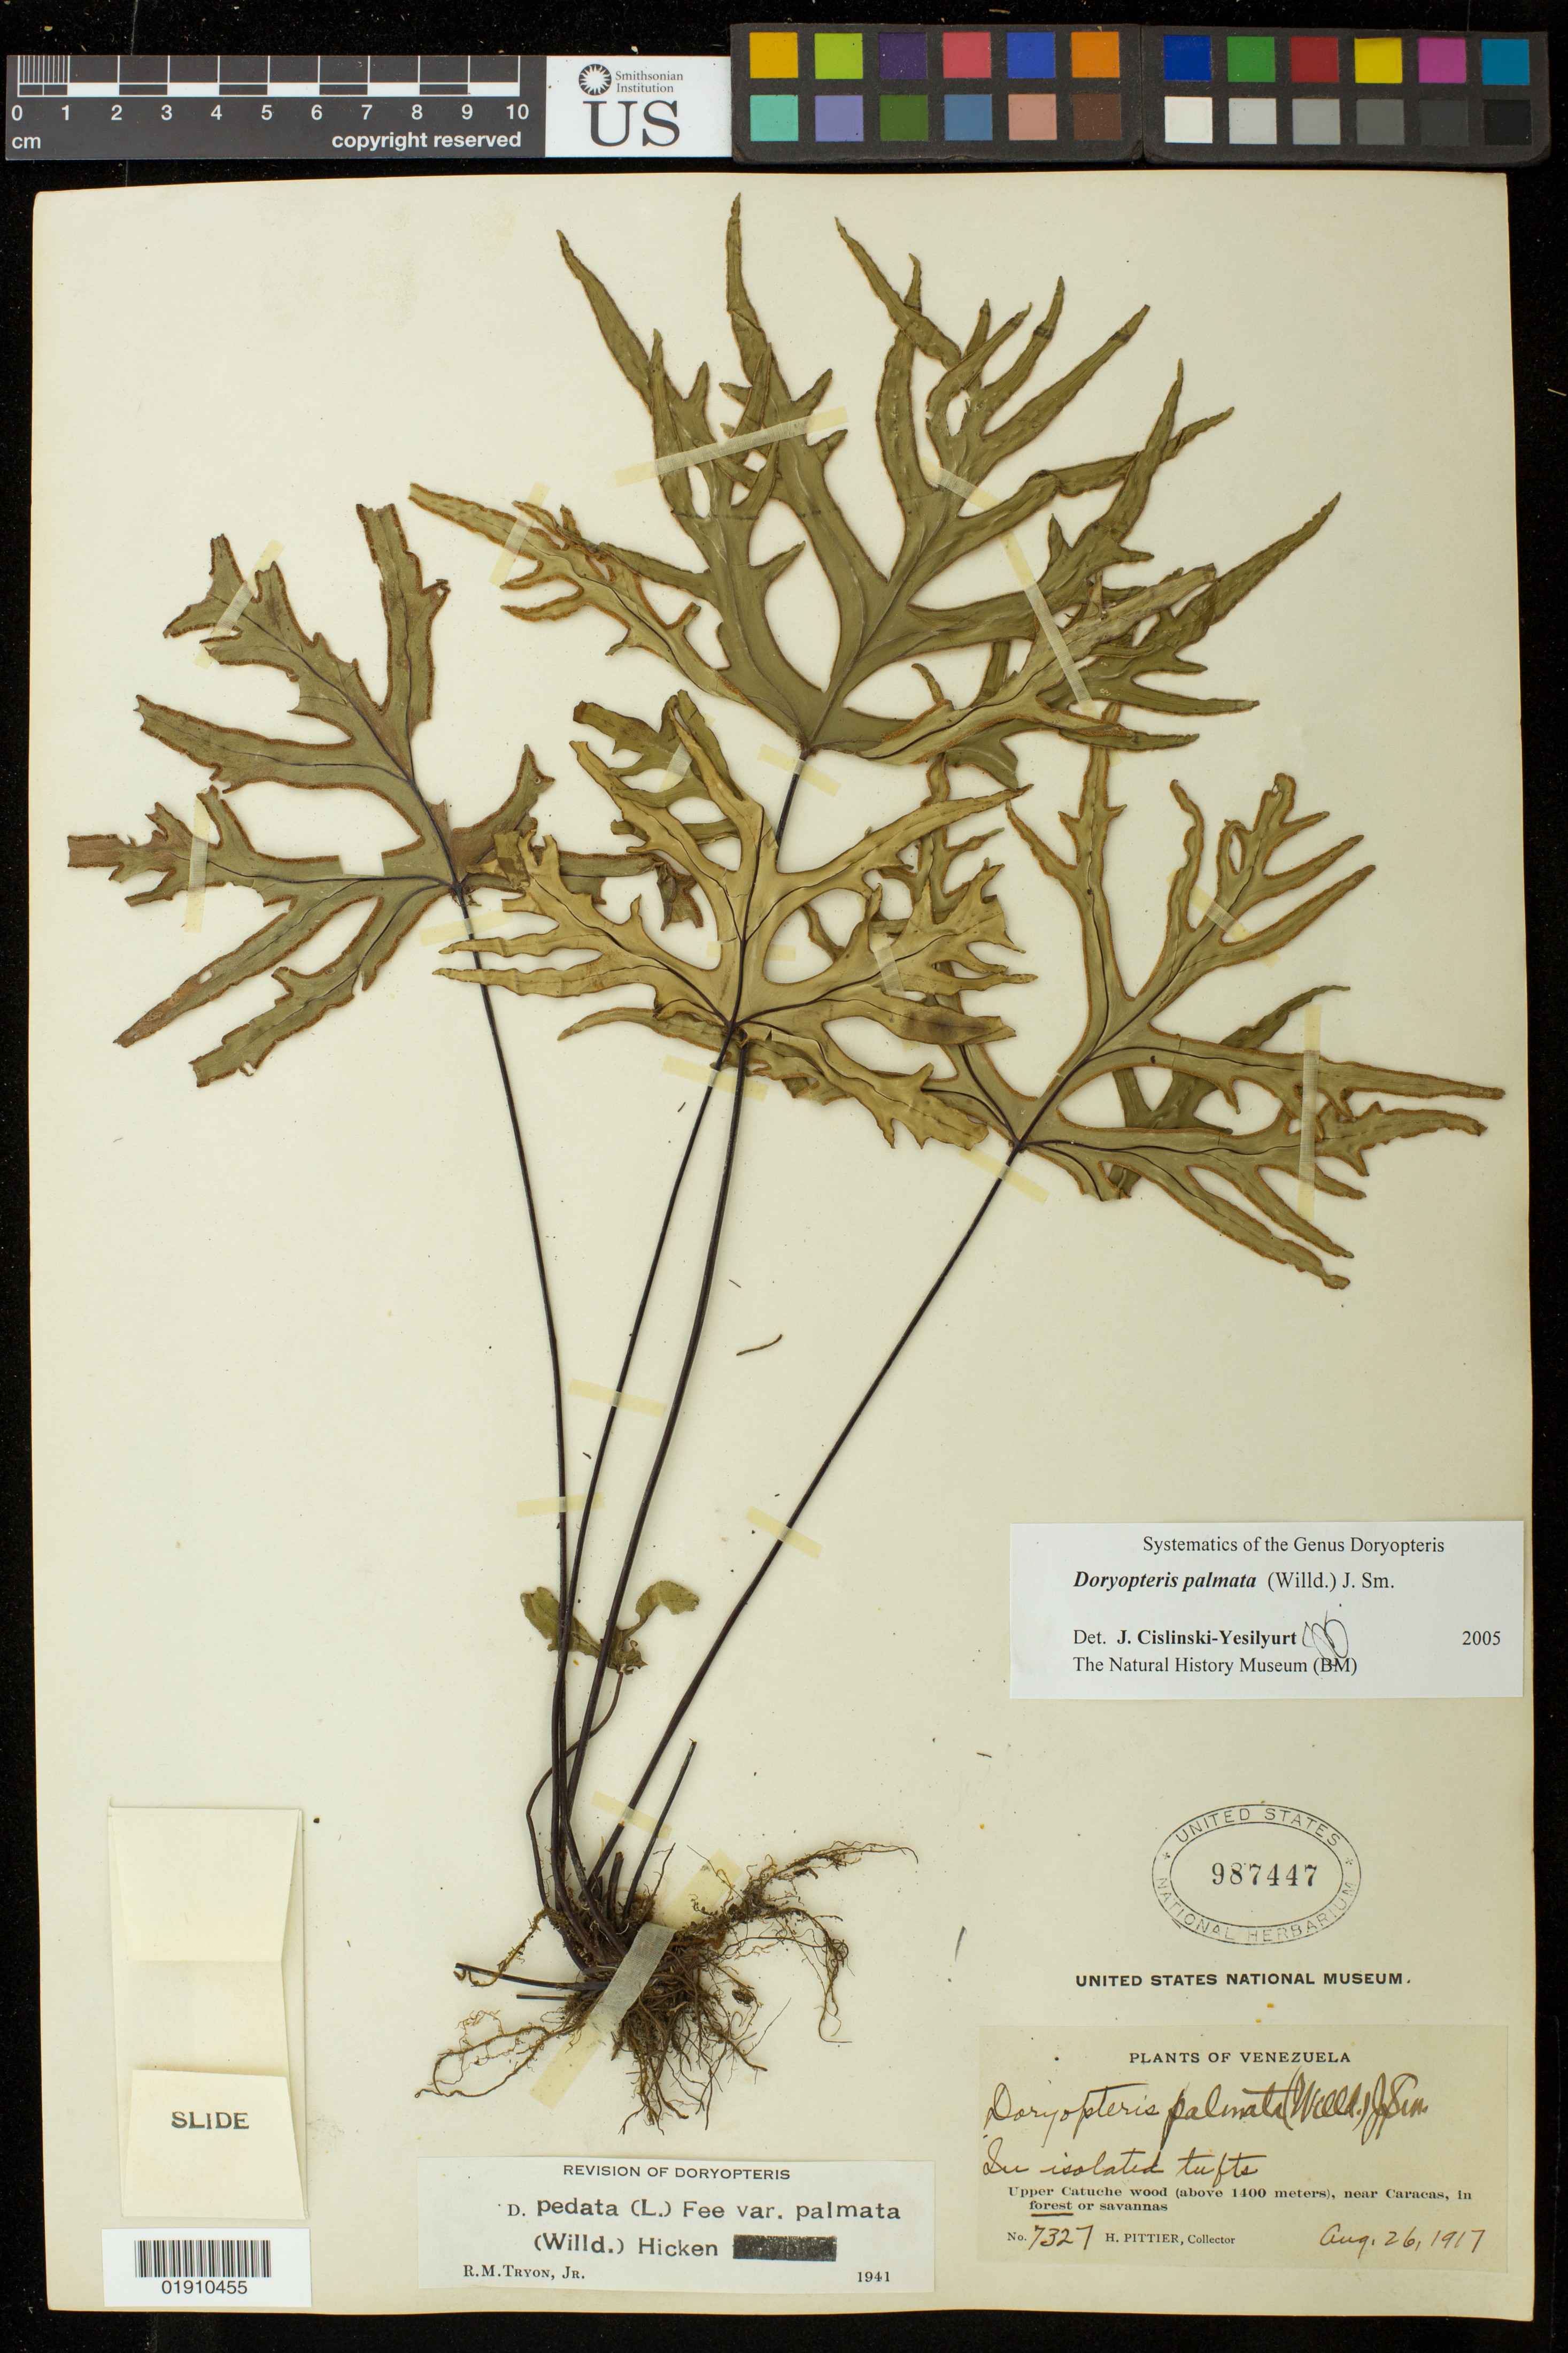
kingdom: Plantae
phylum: Tracheophyta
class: Polypodiopsida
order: Polypodiales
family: Pteridaceae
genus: Doryopteris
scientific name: Doryopteris palmata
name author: (Willd.) J. Sm.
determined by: Cislinski-Yesilyurt, J.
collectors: H. F. Pittier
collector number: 7327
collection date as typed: Aug. 26, 1917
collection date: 1917-08-26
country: Venezuela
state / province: Miranda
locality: Upper Catuche wood (above 1400 meters), near Caracas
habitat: in forest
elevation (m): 1400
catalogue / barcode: US 987447